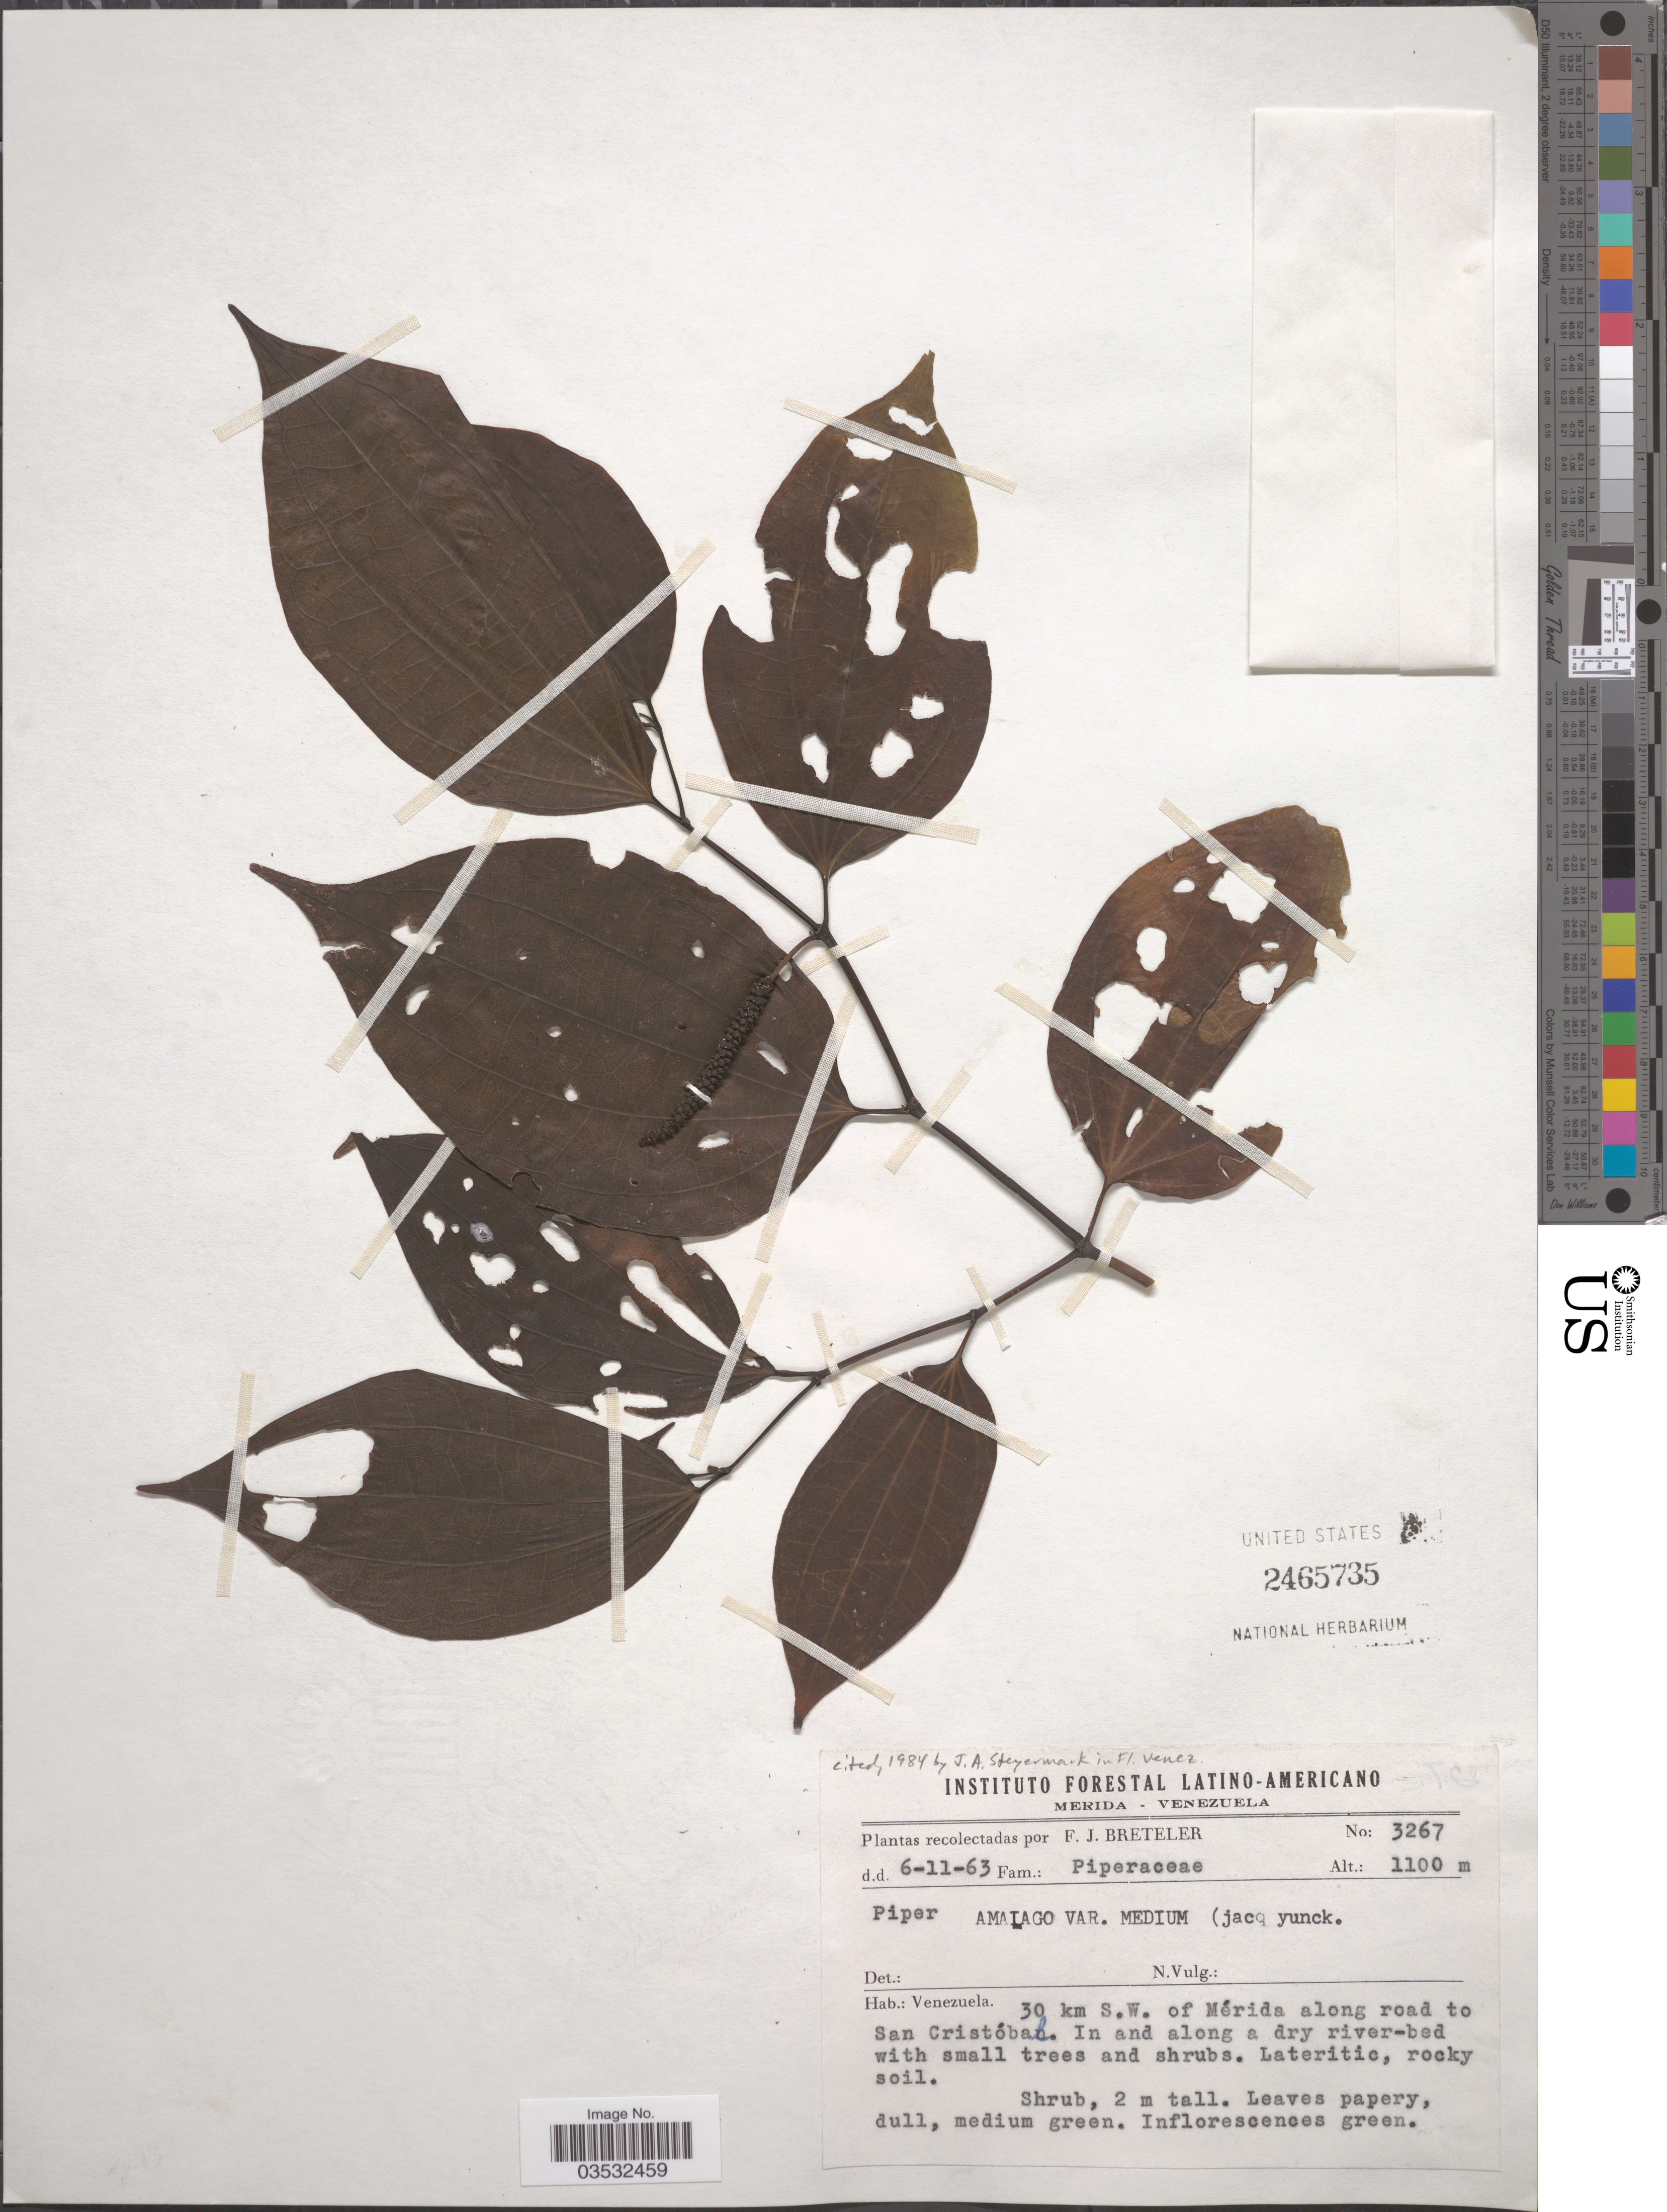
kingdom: Plantae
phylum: Tracheophyta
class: Magnoliopsida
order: Piperales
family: Piperaceae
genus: Piper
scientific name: Piper amalago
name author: L.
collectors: F. J. Breteler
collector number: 3267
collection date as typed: Transcribed d/m/y: 6/11/63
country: Venezuela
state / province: Merida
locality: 30 km S.W. of Mérida along road to San Cristobal.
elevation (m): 1100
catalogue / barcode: US 2465735